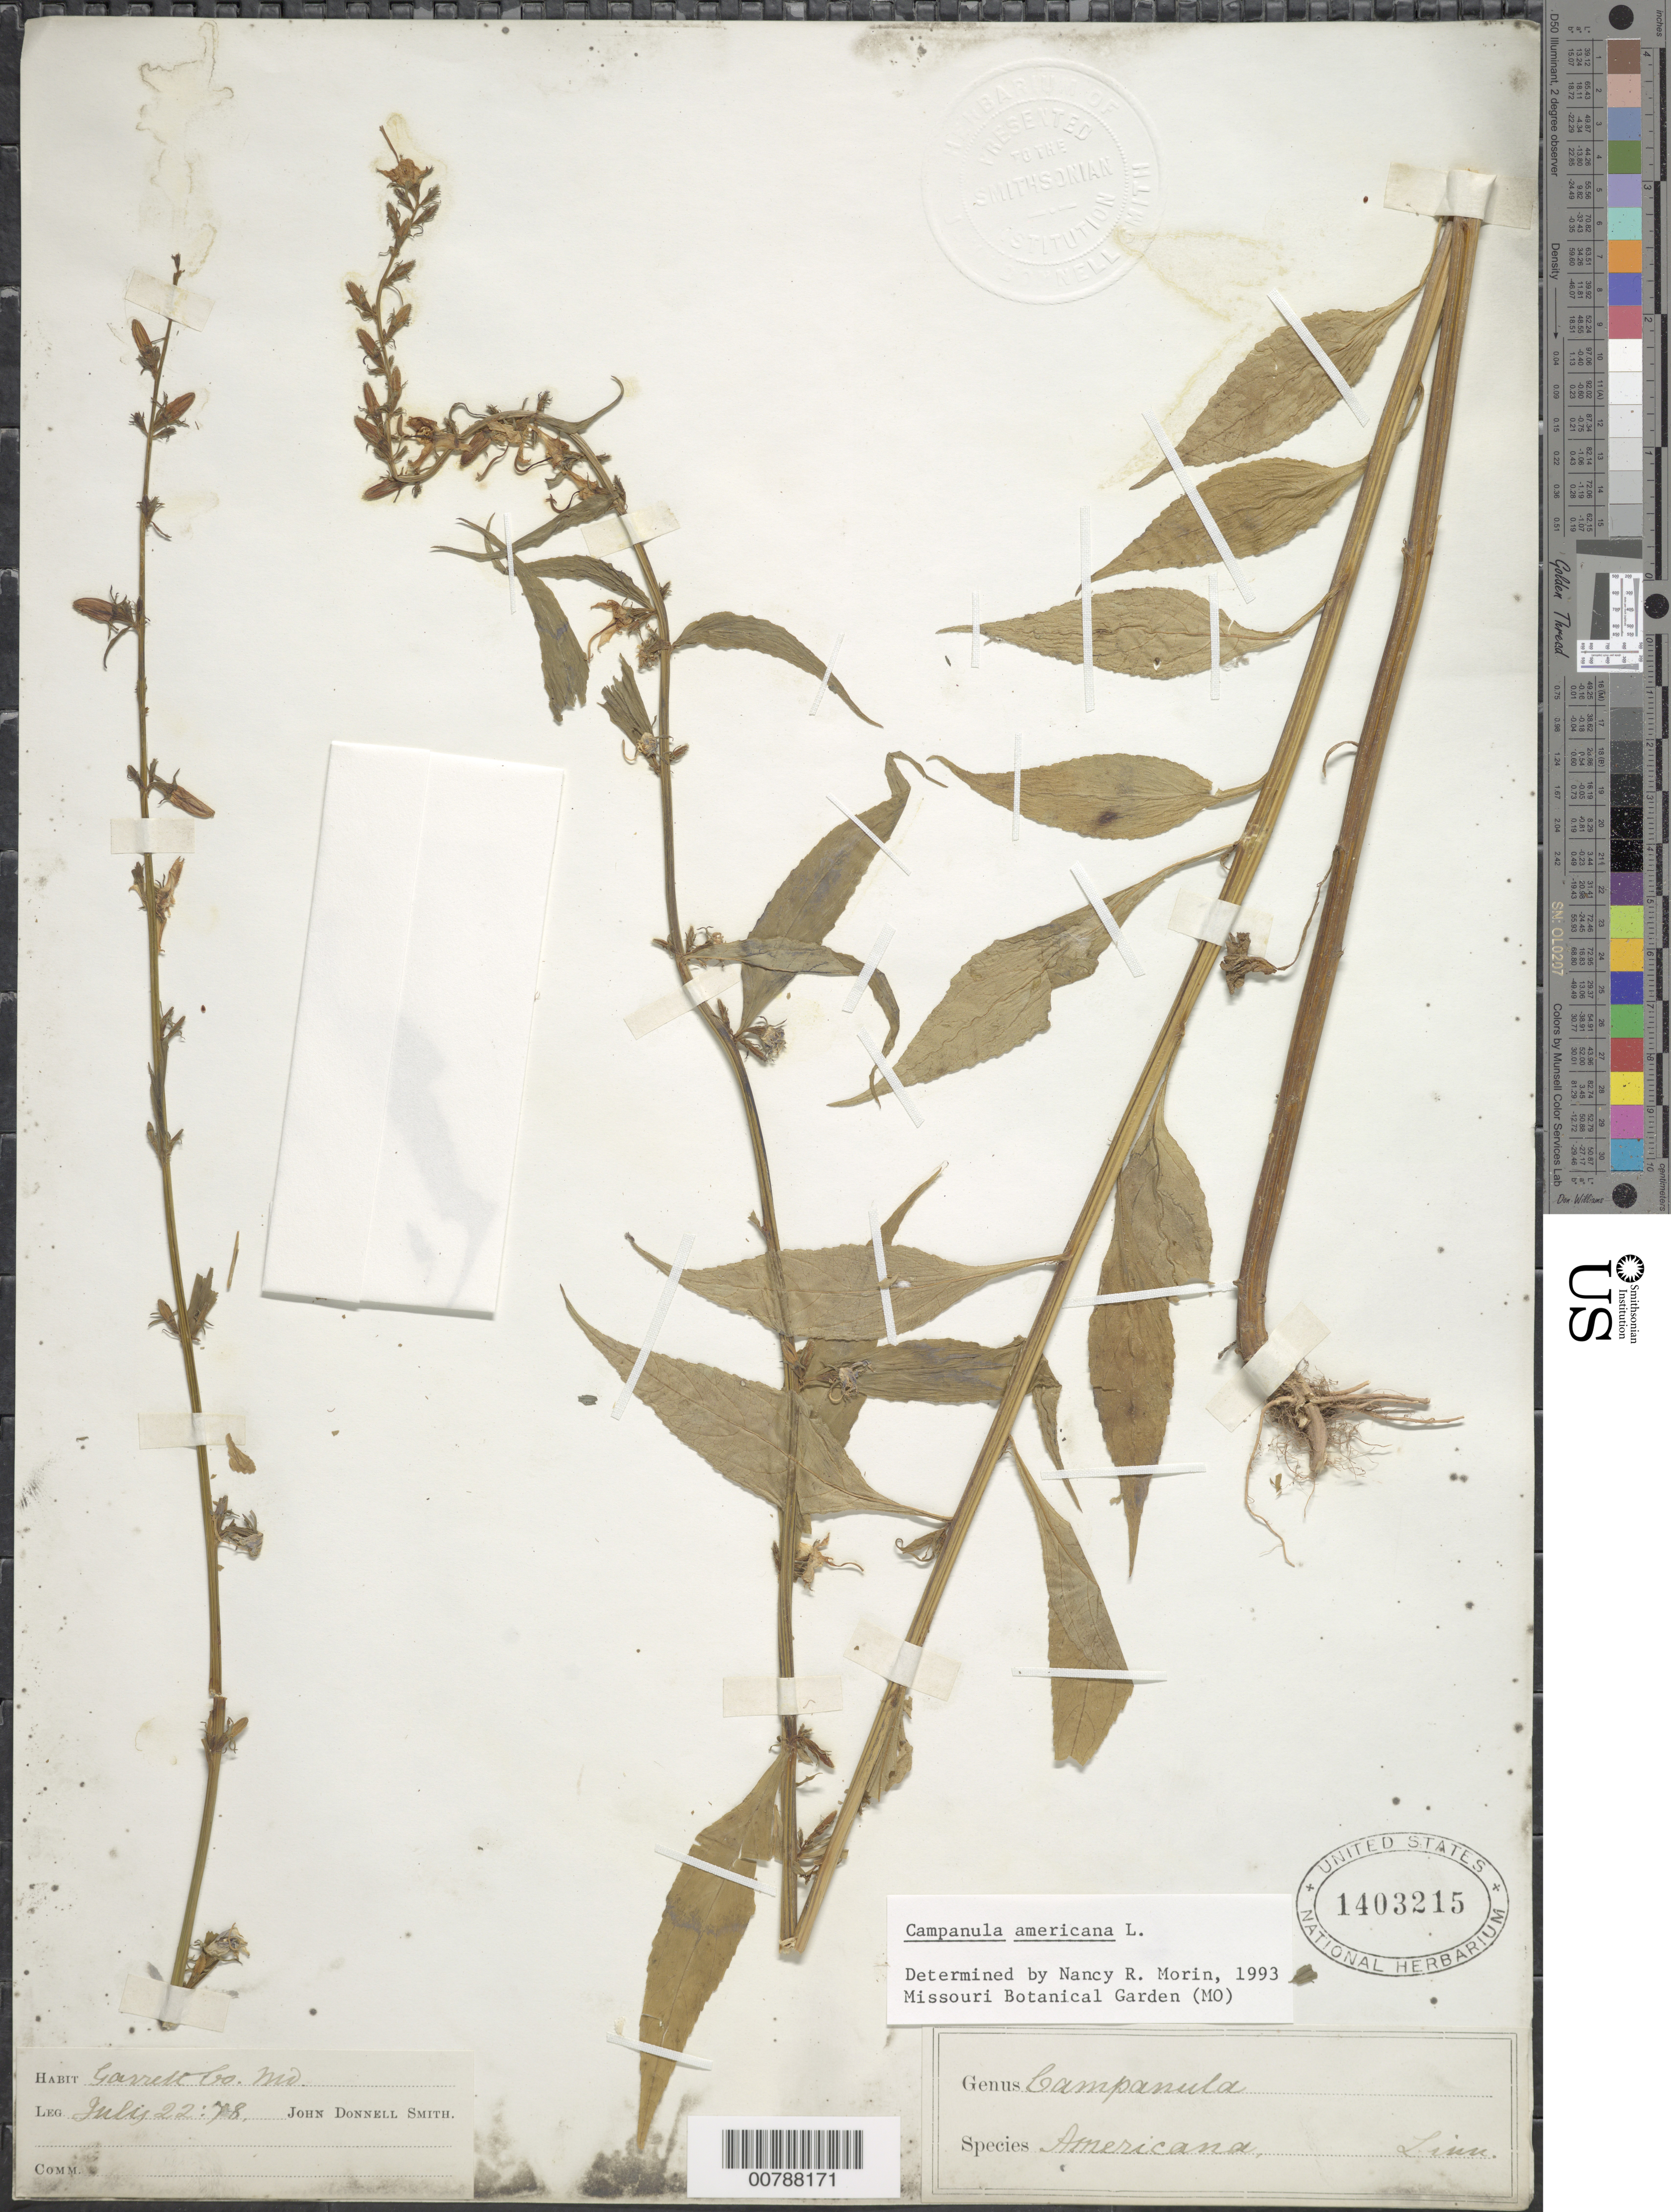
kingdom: Plantae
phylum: Tracheophyta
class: Magnoliopsida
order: Asterales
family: Campanulaceae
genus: Campanula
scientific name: Campanula americana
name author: L.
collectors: J. Donnell Smith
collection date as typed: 22 Jul 1878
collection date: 1878-07-22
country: United States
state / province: Maryland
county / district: Garrett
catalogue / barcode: US 1403215